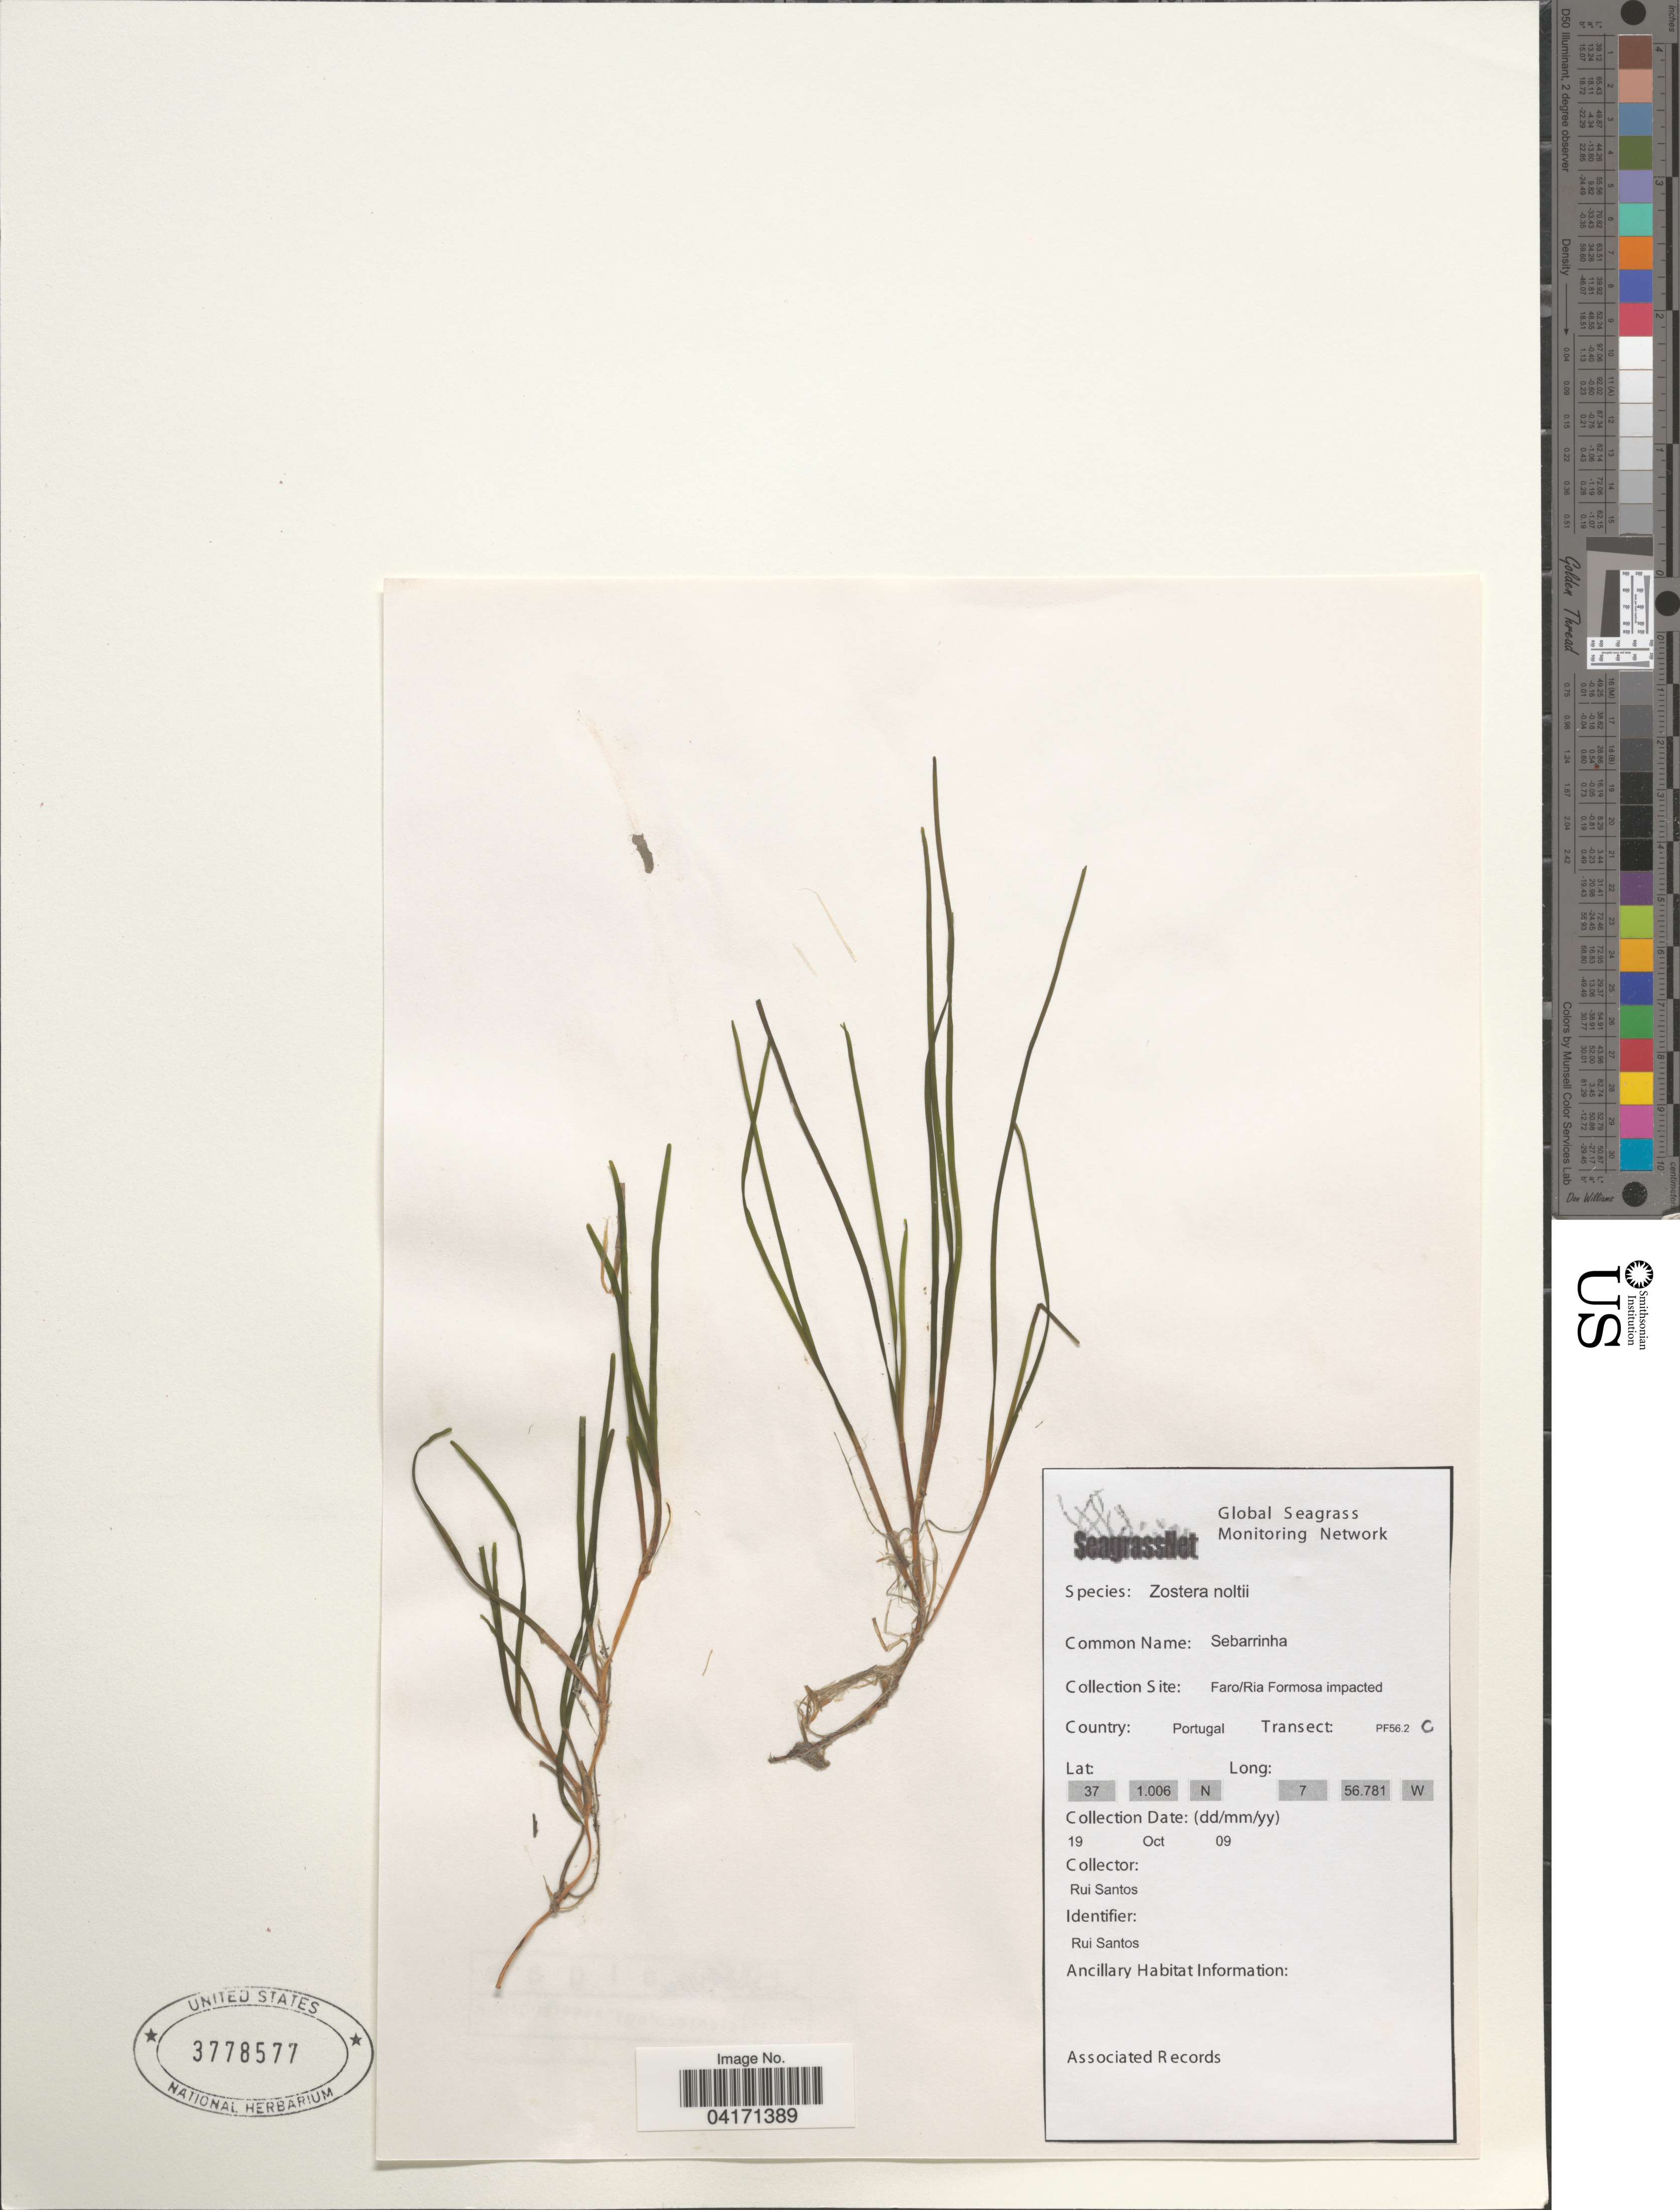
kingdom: Plantae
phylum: Tracheophyta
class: Liliopsida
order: Alismatales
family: Zosteraceae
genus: Zostera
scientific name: Zostera noltii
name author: Hornem.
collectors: R. Santos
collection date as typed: Transcribed d/m/y: 19/10/9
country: Portugal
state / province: Faro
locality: Ria Formosa impacted. Transect: PF56.1 C.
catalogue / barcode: US 3778577